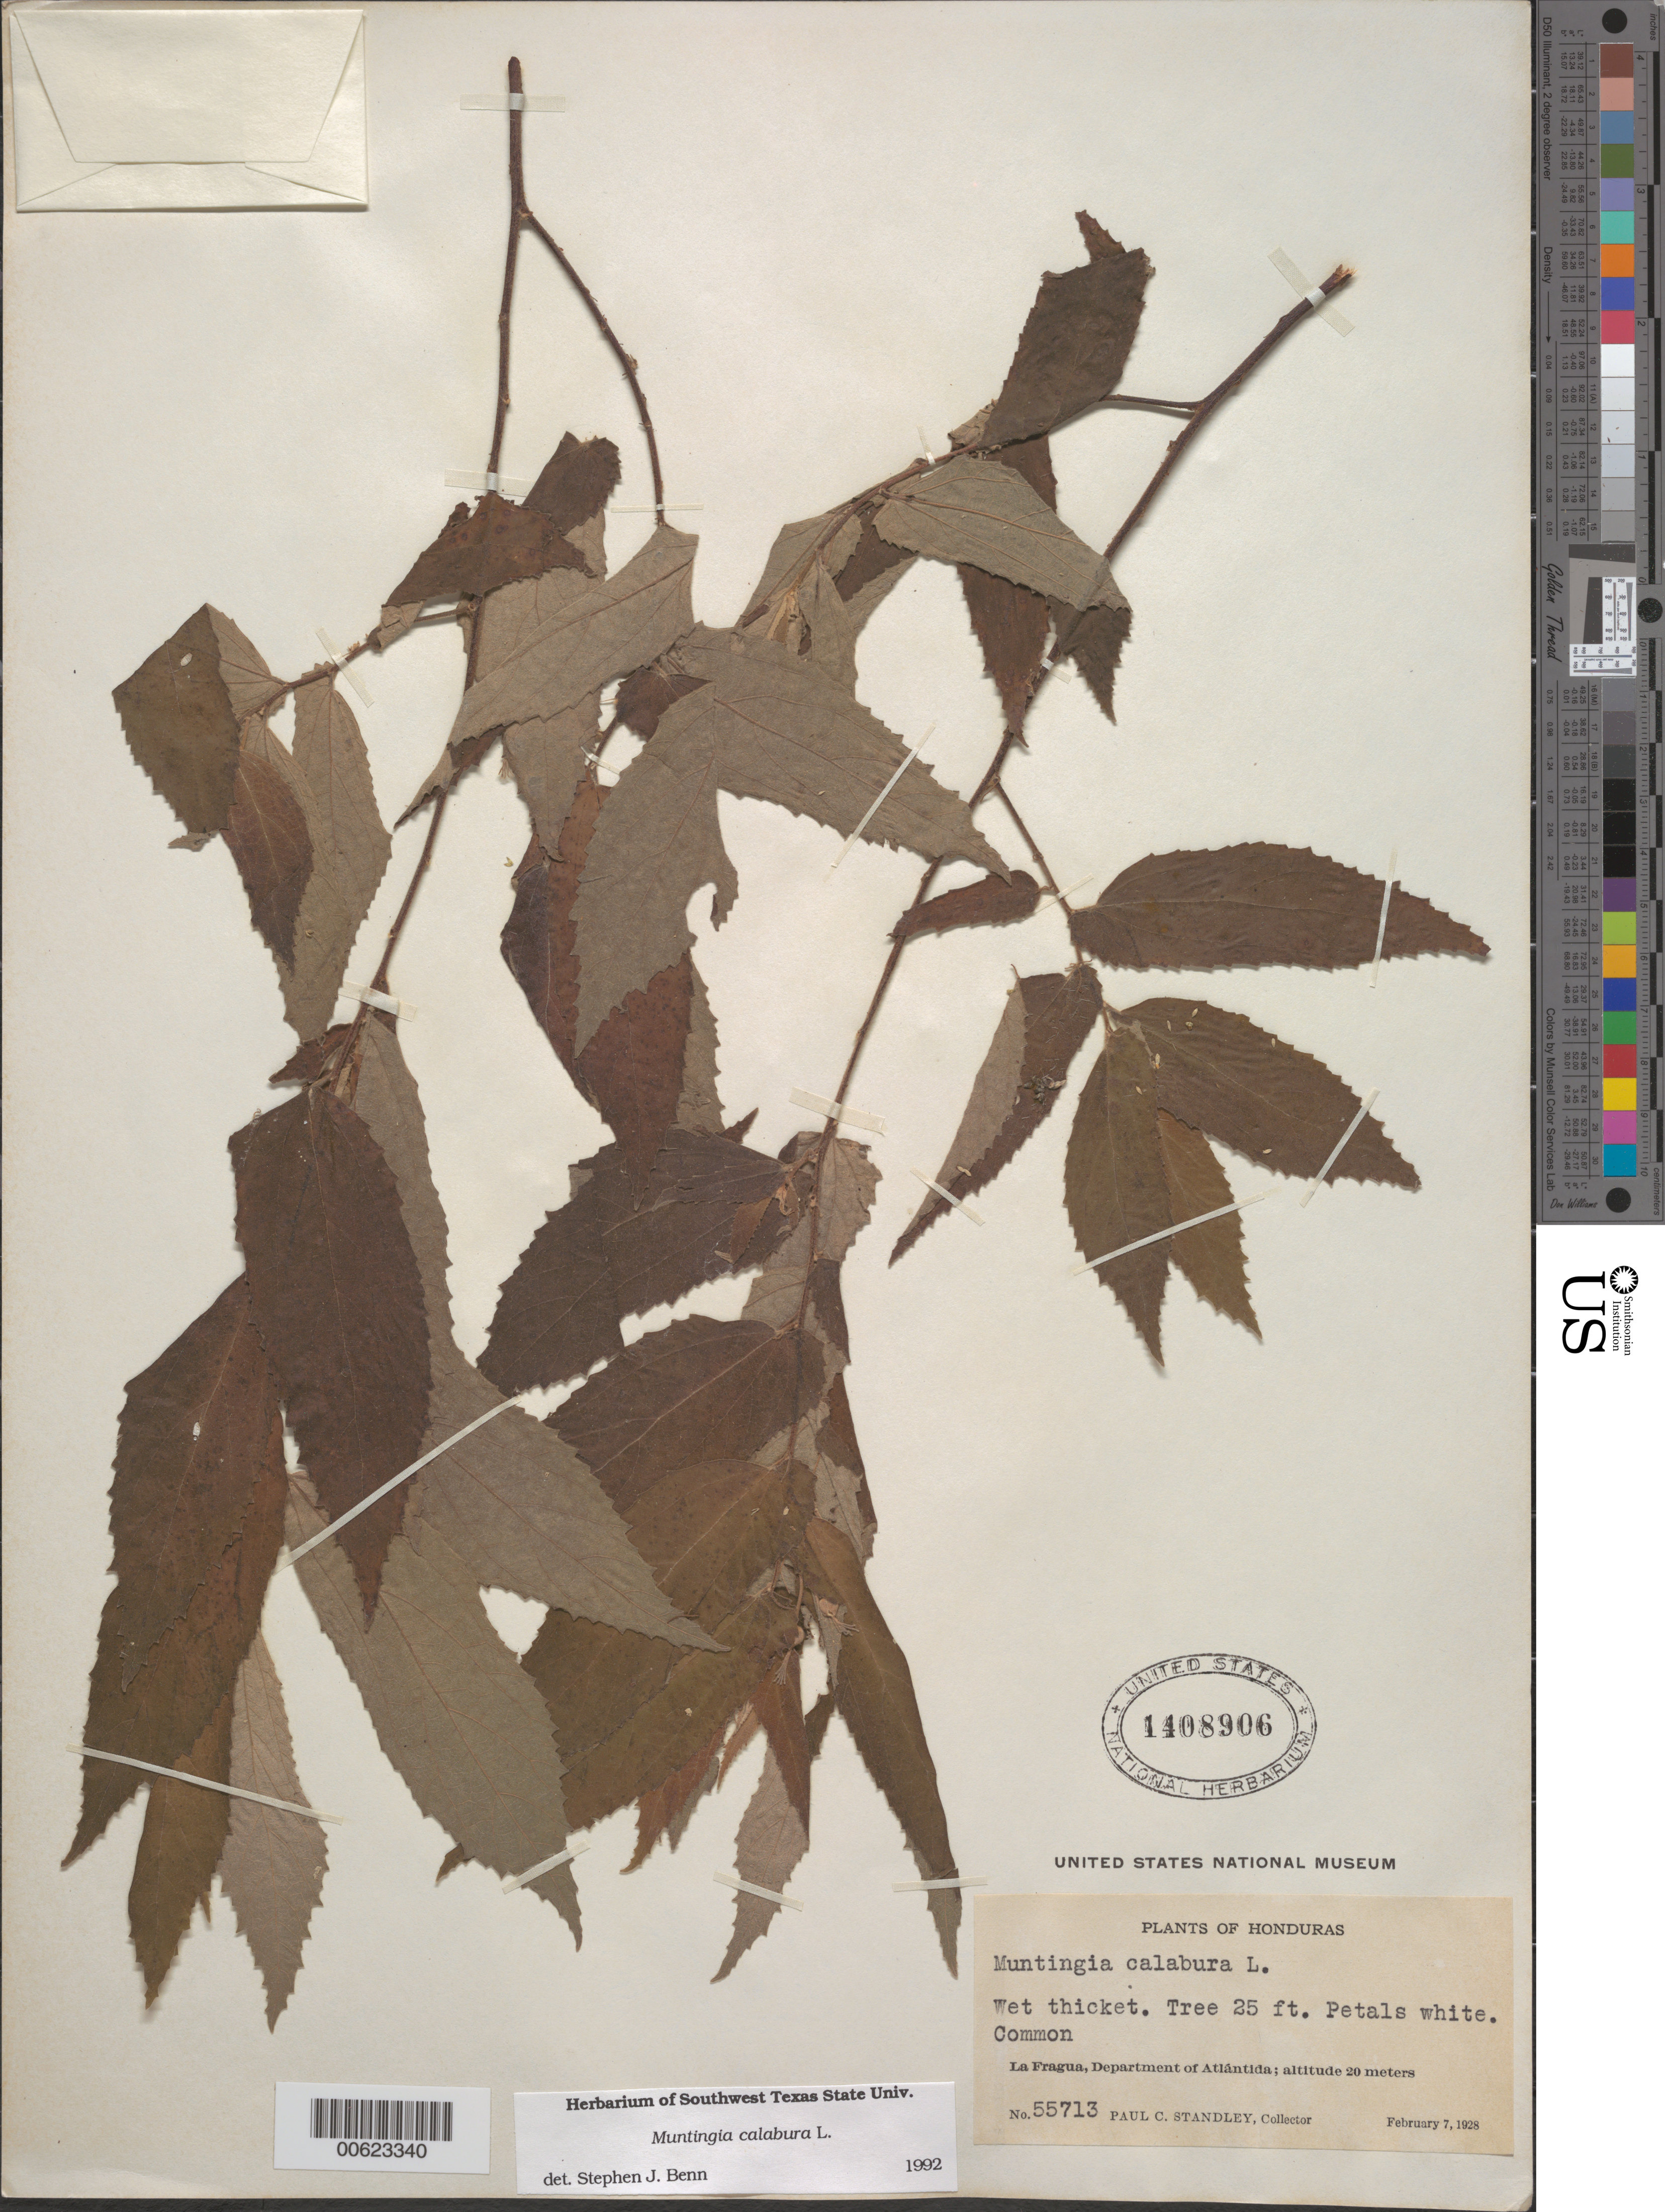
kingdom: Plantae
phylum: Tracheophyta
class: Magnoliopsida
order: Malvales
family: Muntingiaceae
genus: Muntingia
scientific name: Muntingia calabura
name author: L.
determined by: Benn, S. J.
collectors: P. C. Standley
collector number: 55713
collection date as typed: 07 Feb 1928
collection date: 1928-02-07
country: Honduras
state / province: Atlántida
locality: La Fragua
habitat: Wet thicket.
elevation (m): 20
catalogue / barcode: US 1408906